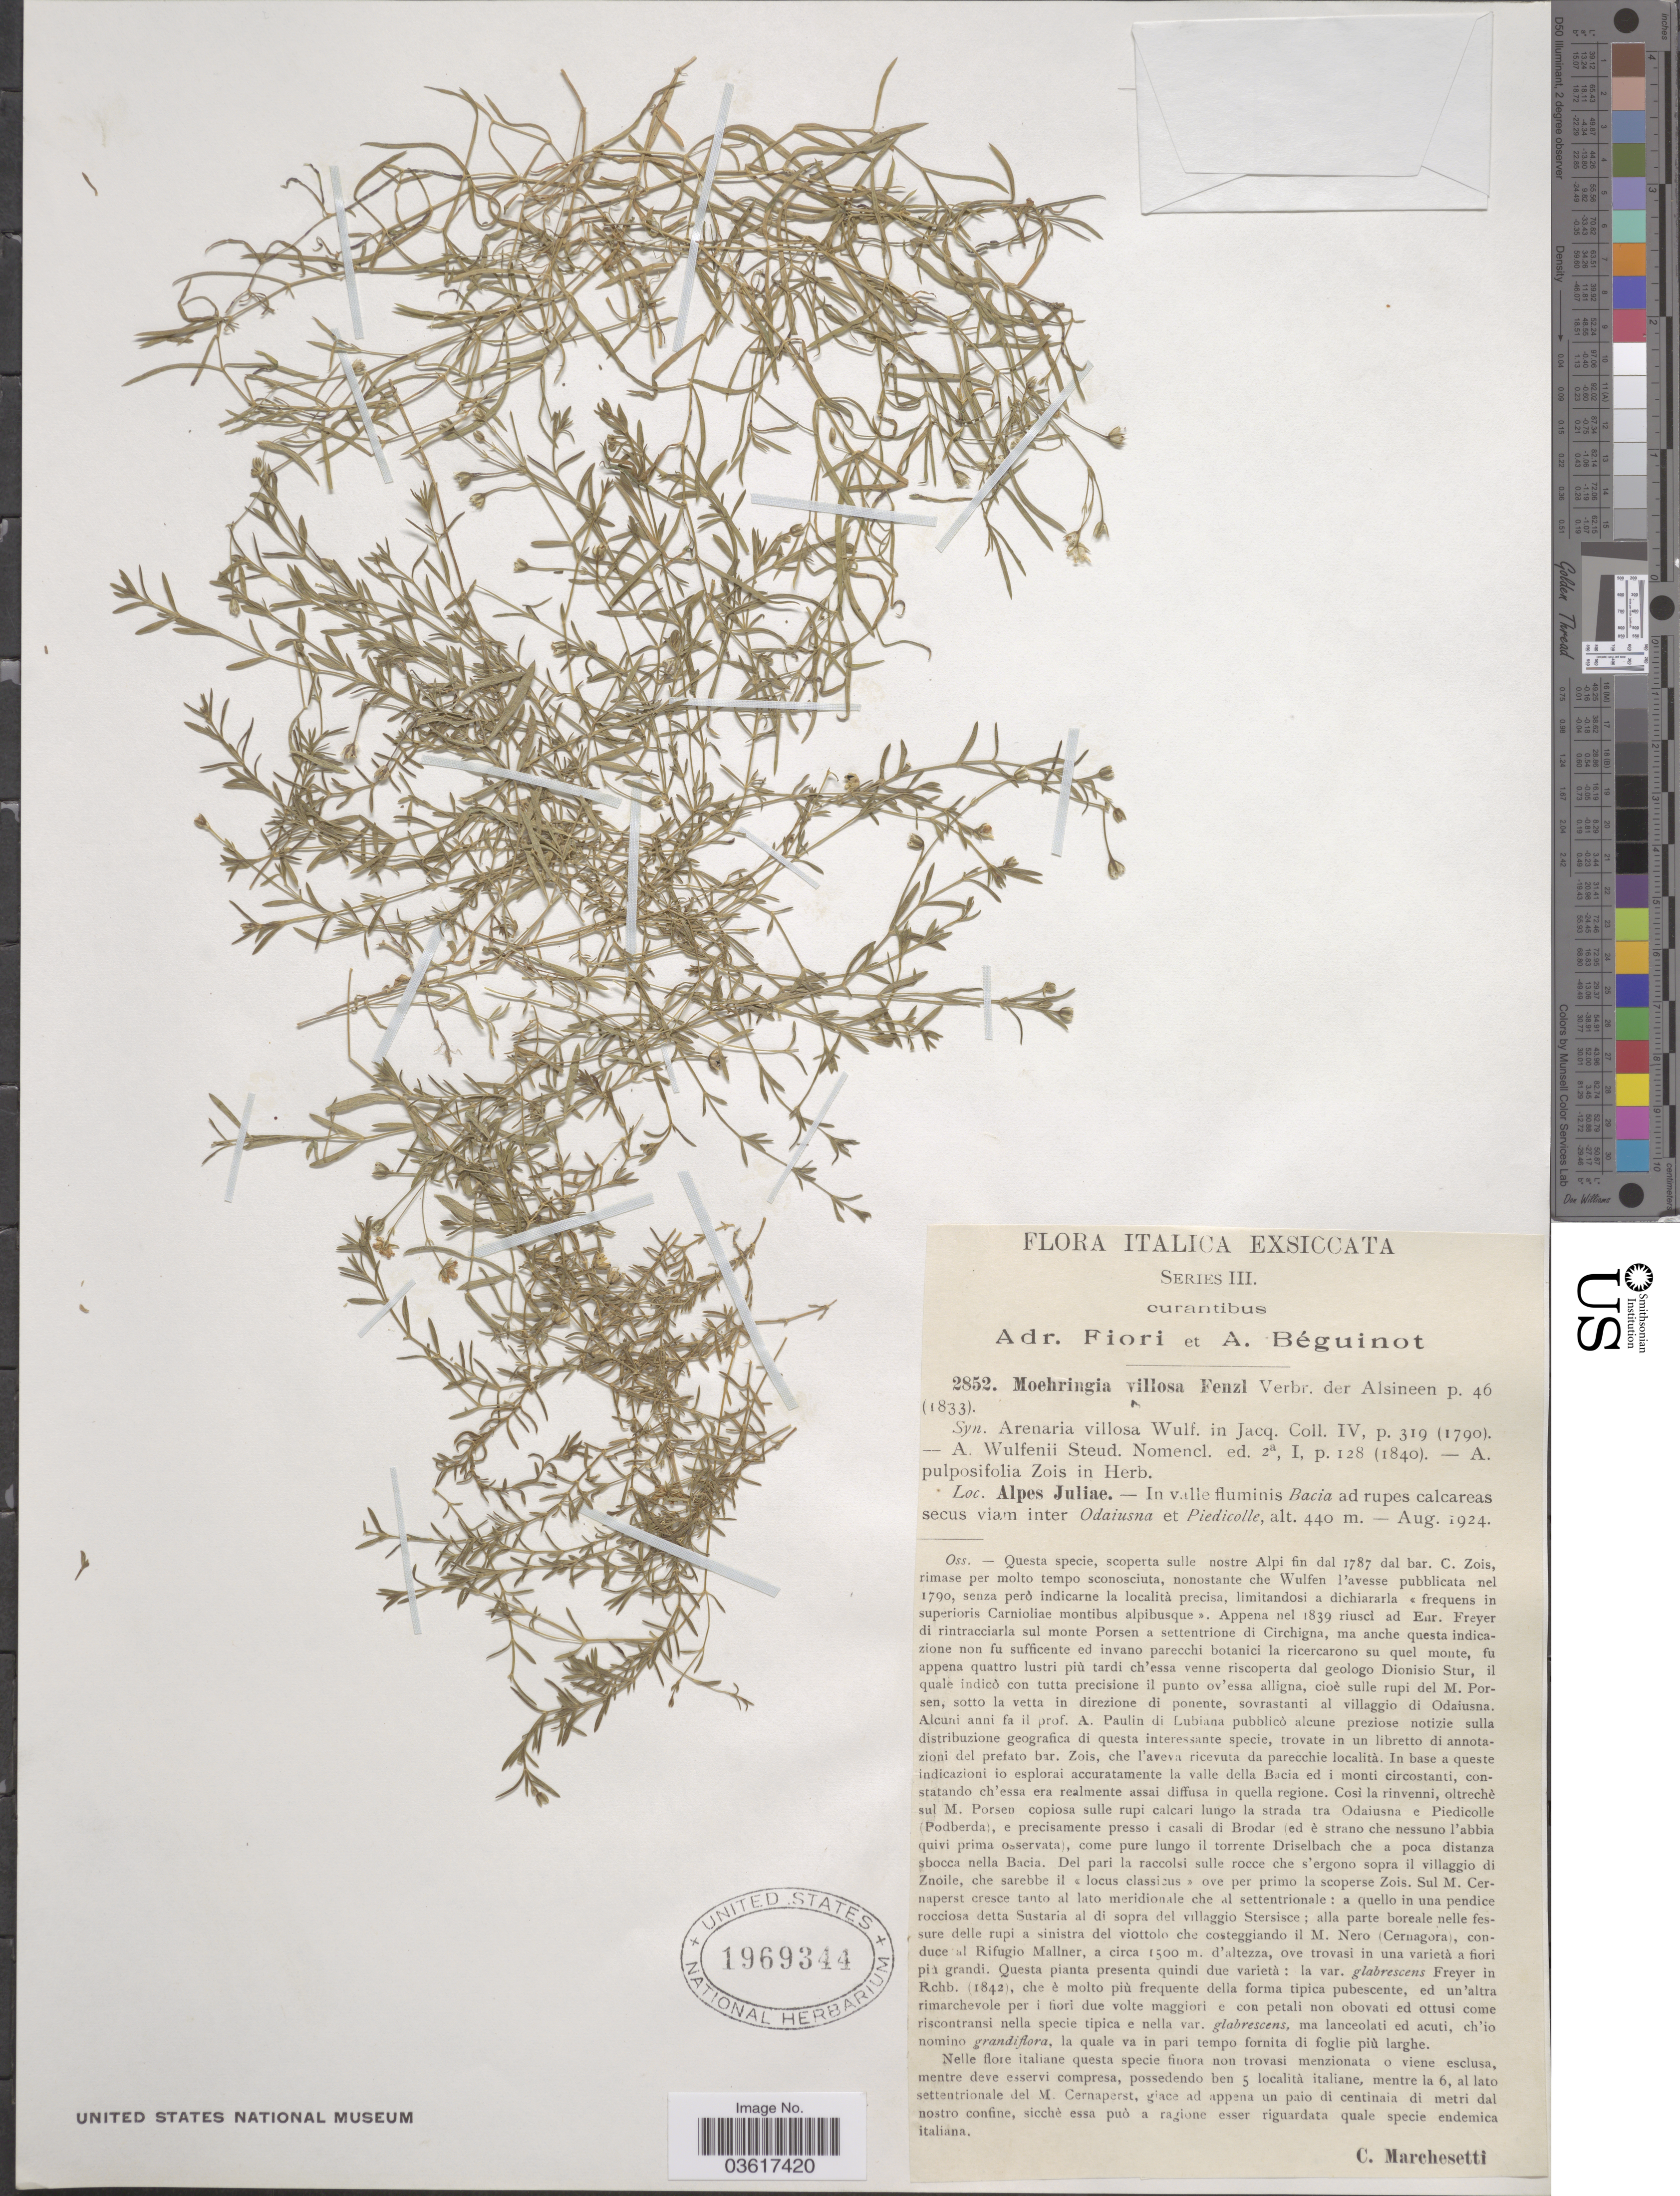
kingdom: Plantae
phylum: Tracheophyta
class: Magnoliopsida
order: Caryophyllales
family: Caryophyllaceae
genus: Moehringia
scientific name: Moehringia villosa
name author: (Wulfen) Fenzl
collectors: C. Marchesetti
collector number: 2852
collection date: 1924-08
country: Italy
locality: Alpes Juliae.-In valle fluminis Bacia ad rupes calcareas secus viam inter Odaiusna et Piedicolle.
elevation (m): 440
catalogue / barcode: US 1969344